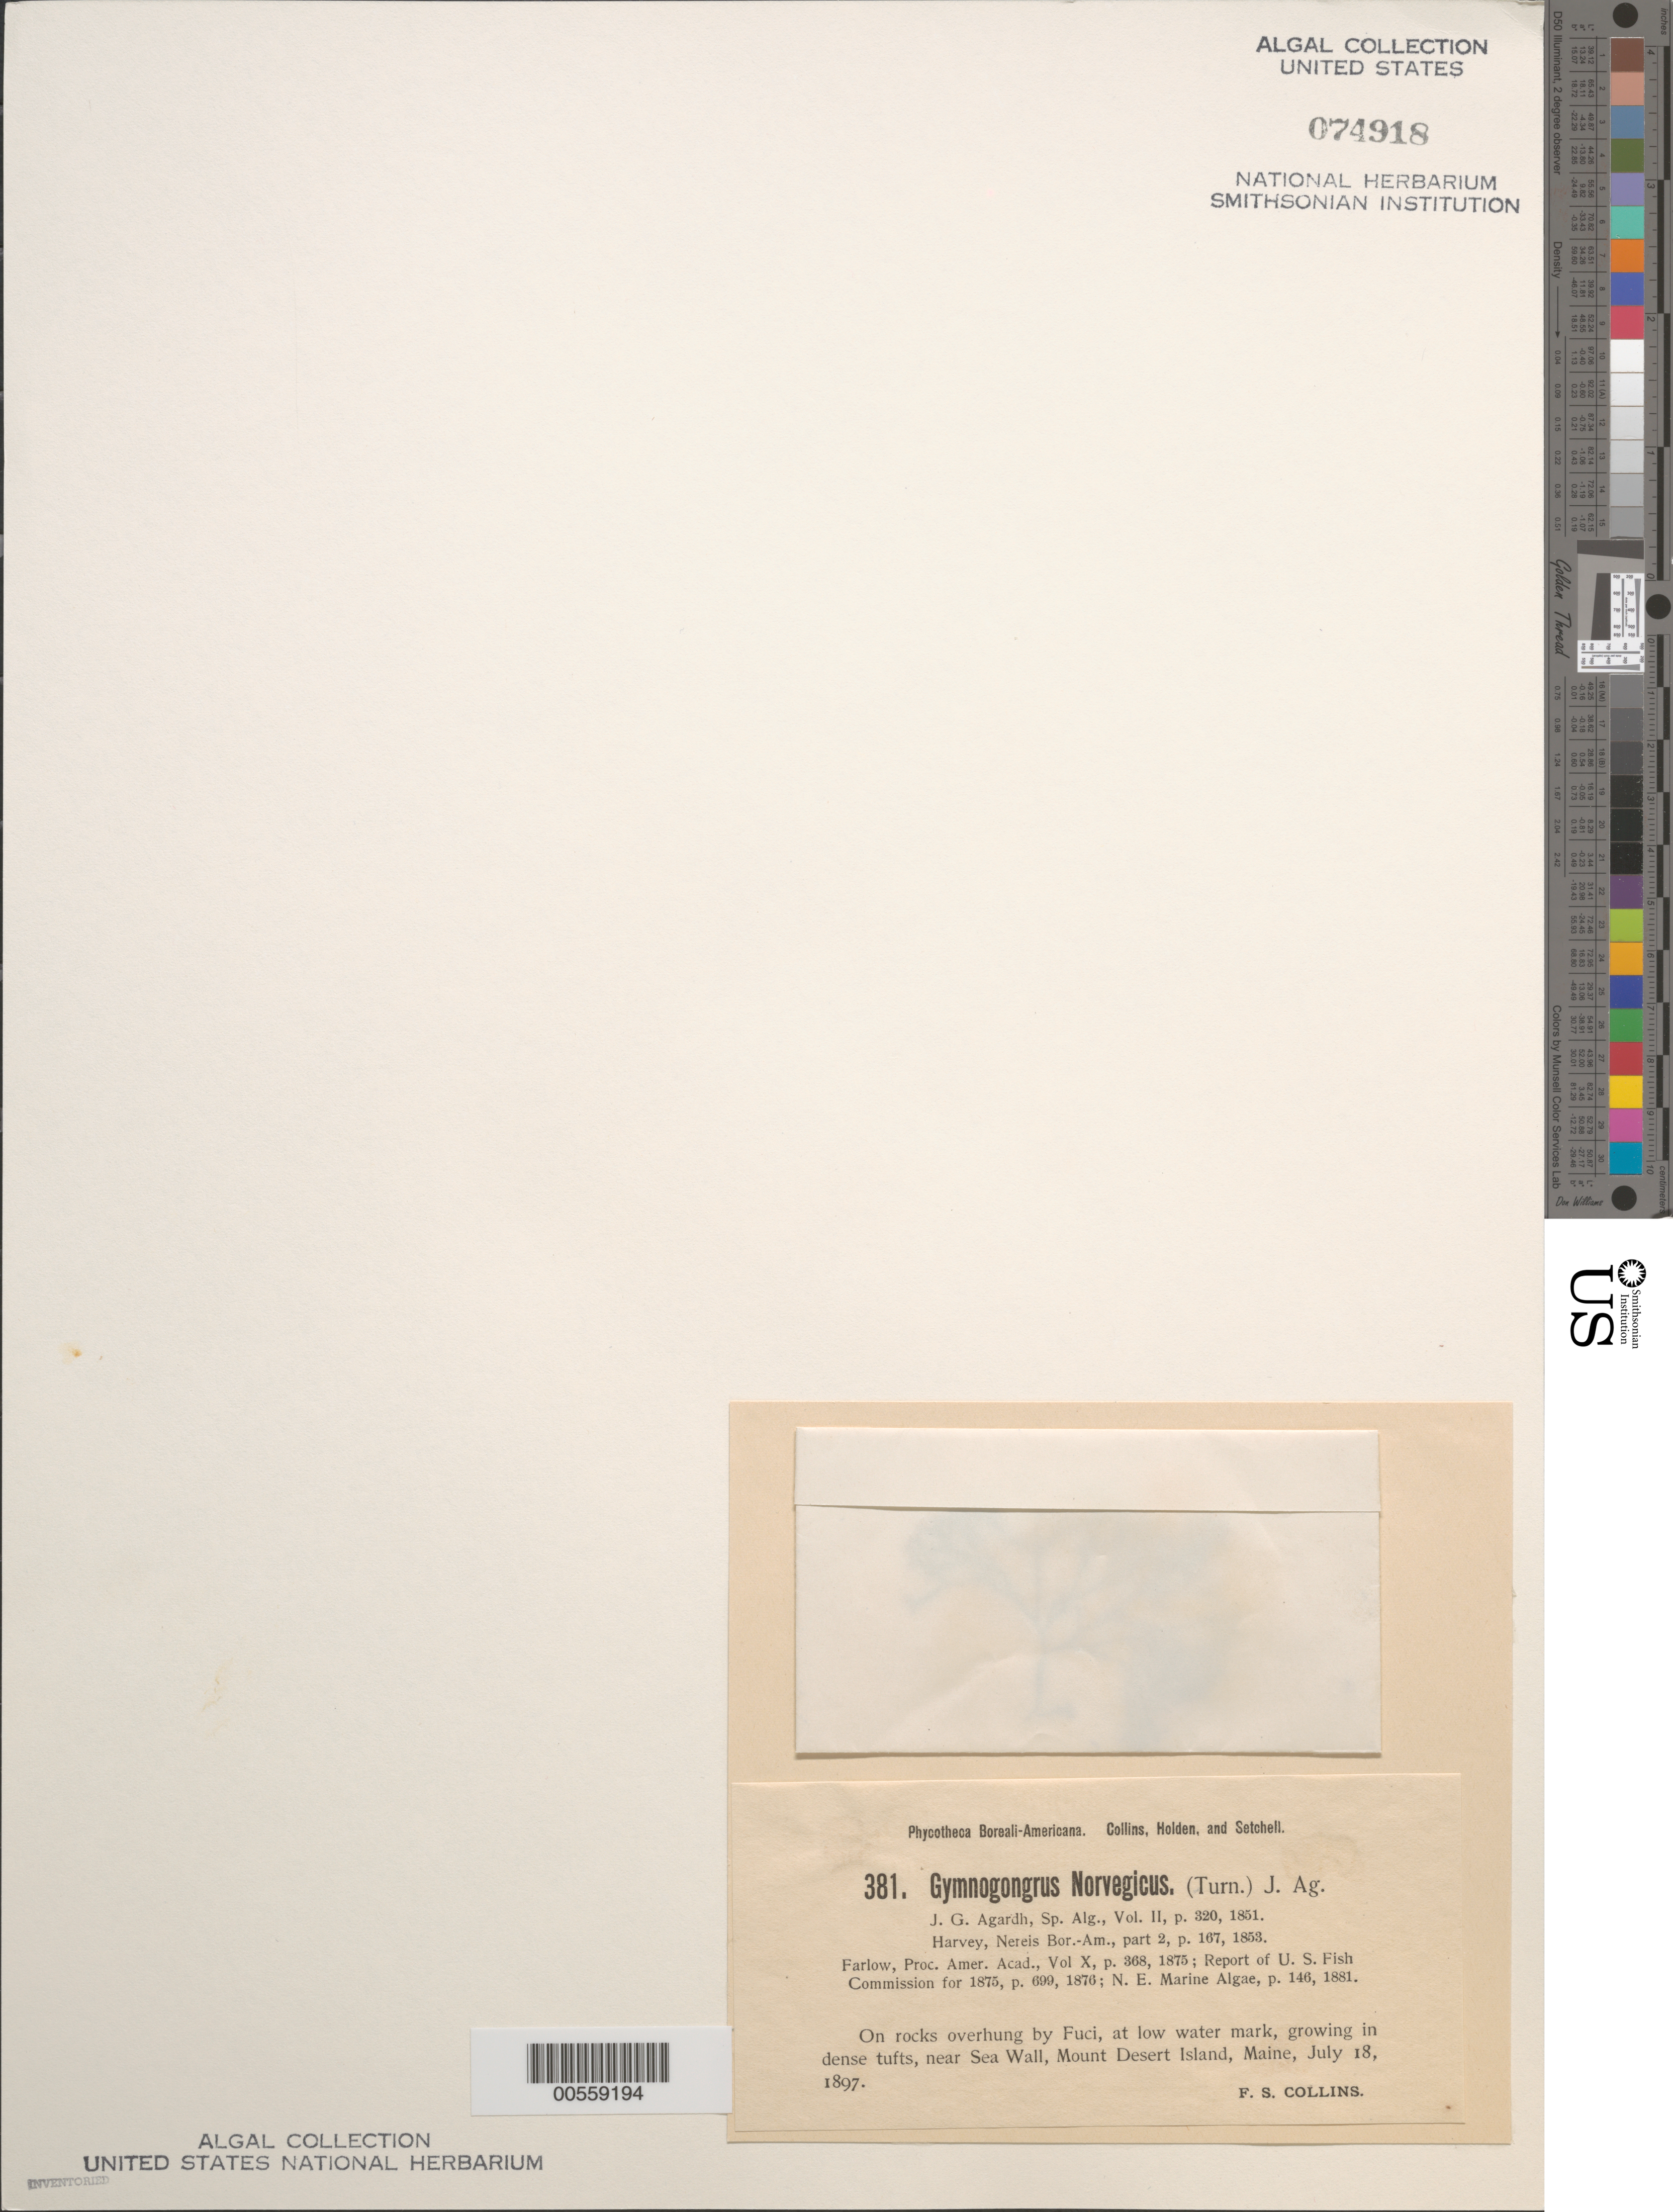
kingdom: Plantae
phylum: Rhodophyta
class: Florideophyceae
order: Gigartinales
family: Gigartinaceae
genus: Chondrus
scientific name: Chondrus crispus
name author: Stackh.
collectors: F. Collins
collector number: PB-A 381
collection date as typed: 18 Jul 1897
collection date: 1897-07-18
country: United States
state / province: Maine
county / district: Hancock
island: Mount Desert Island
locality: Near sea wall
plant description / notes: Collins, Holden & Setchell, Phycotheca Boreali-Americana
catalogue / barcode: US 74918